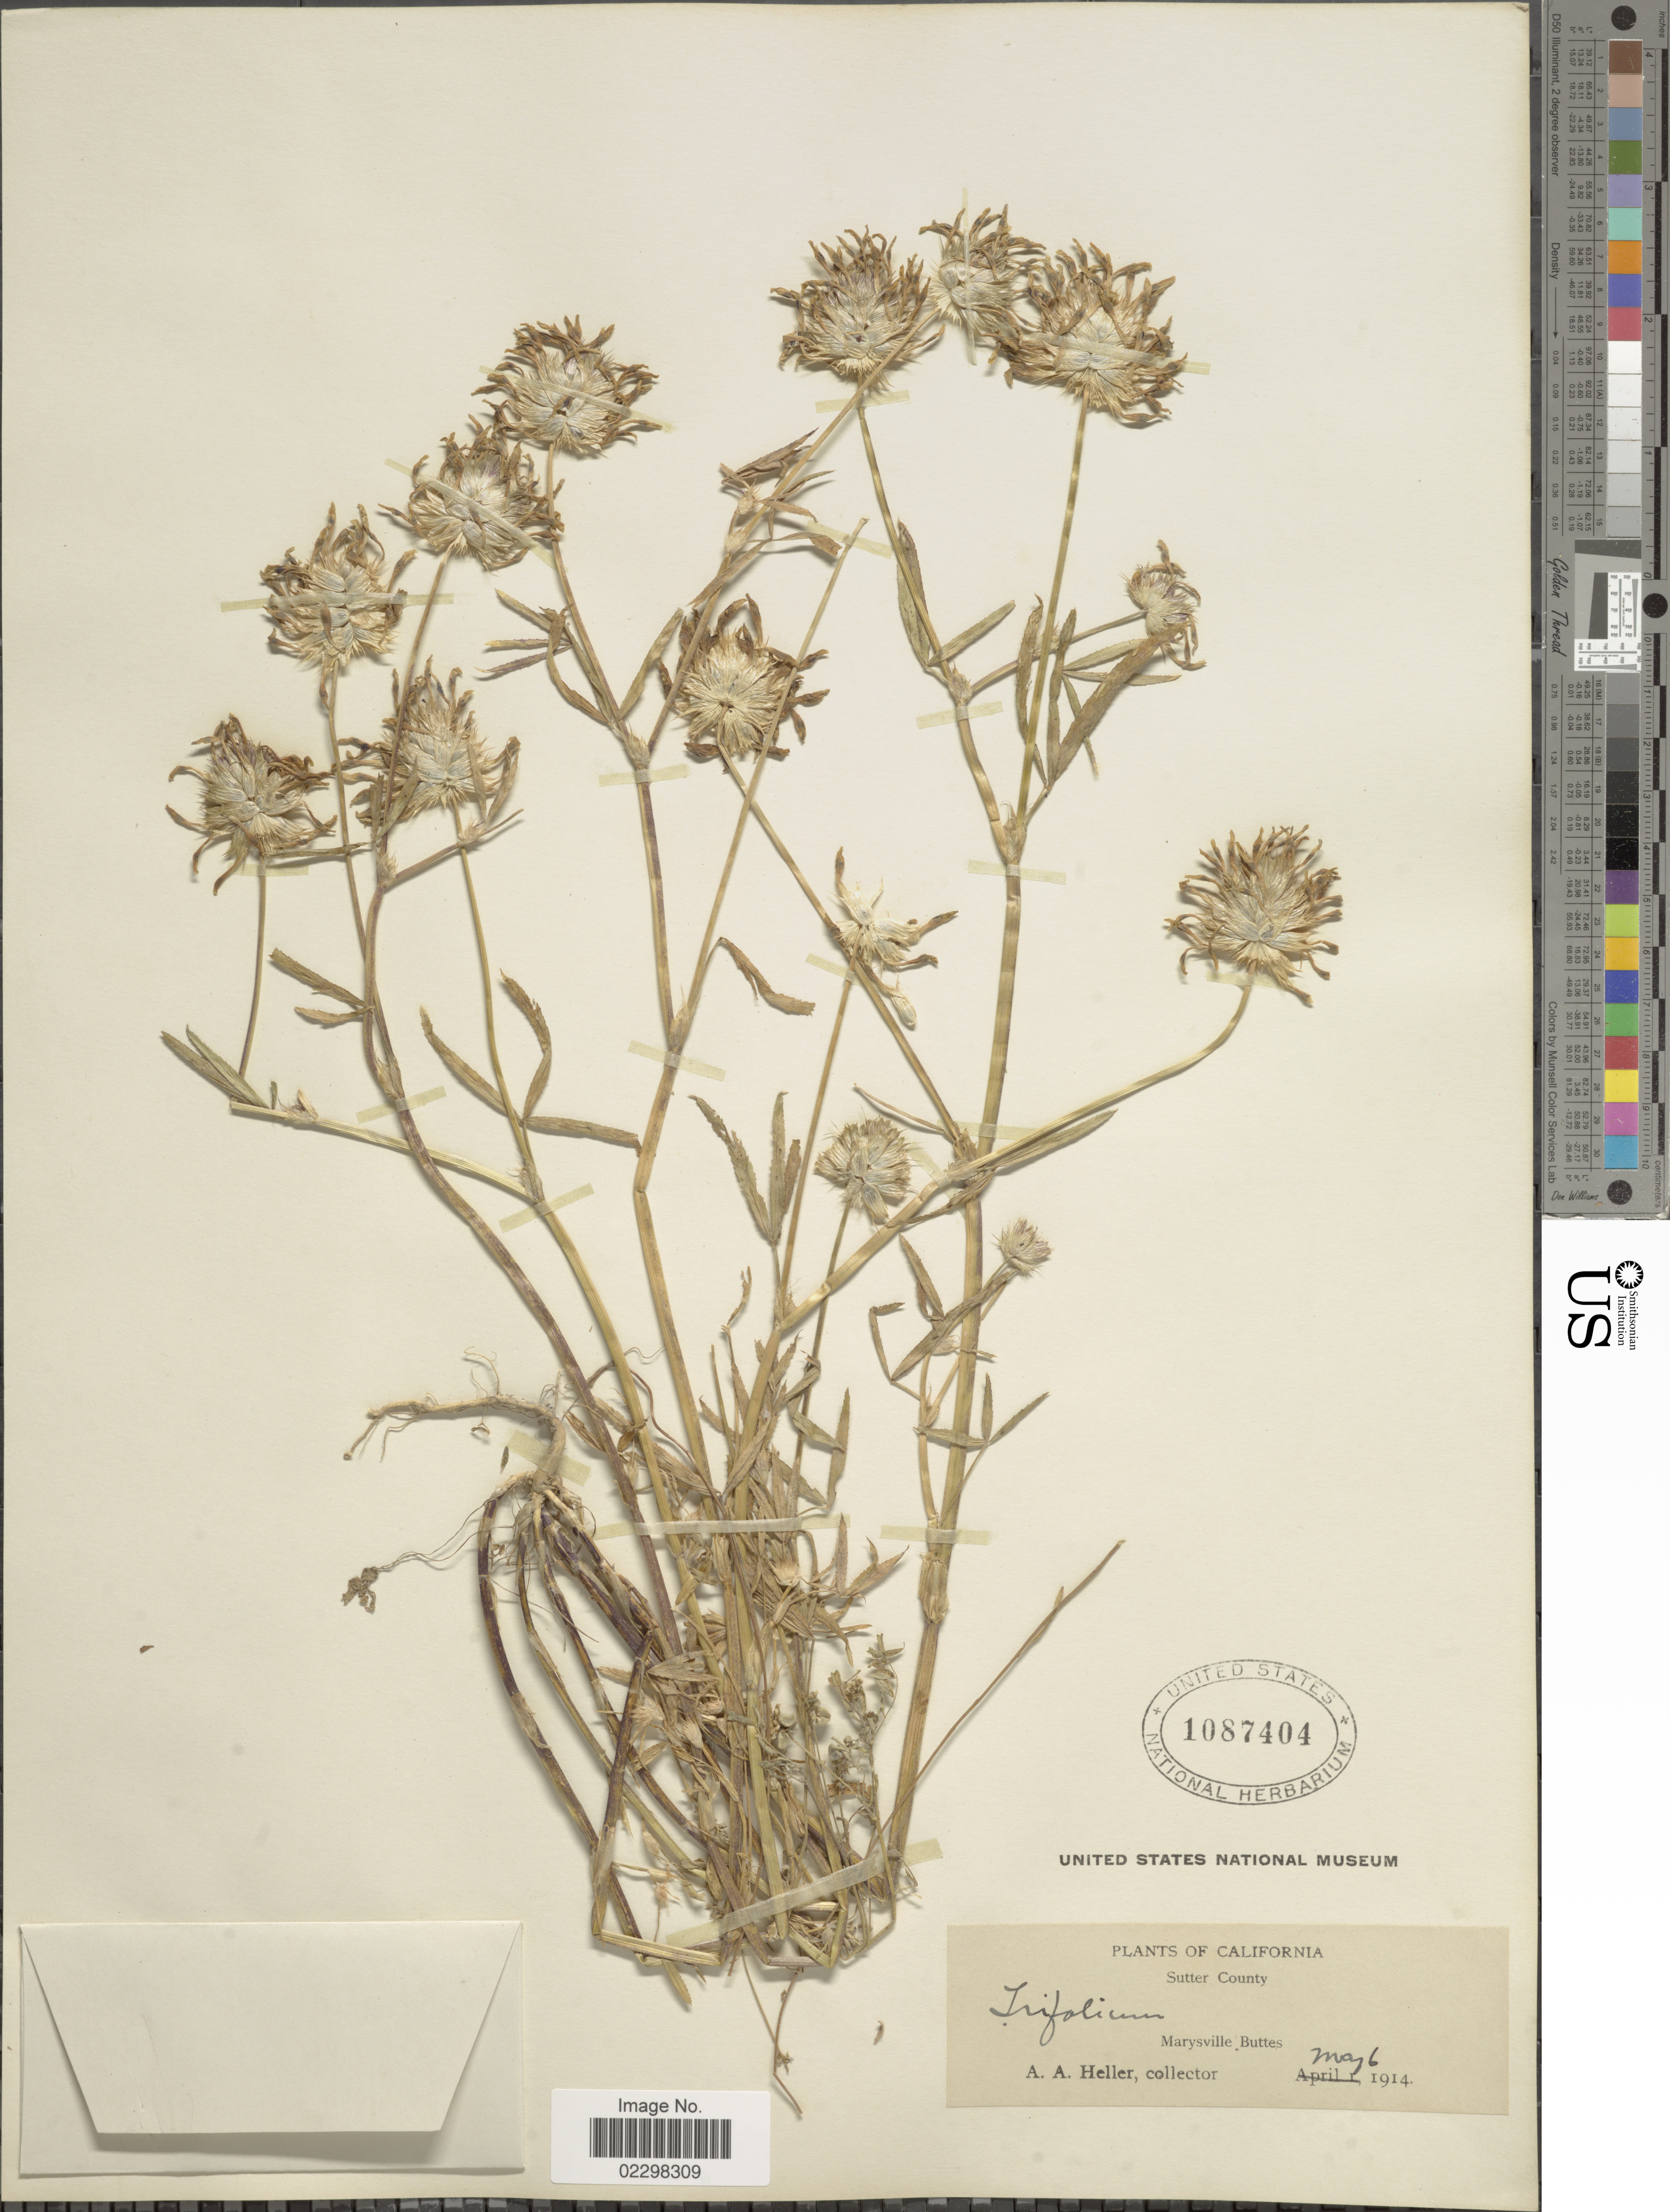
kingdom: Plantae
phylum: Tracheophyta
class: Magnoliopsida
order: Fabales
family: Fabaceae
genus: Trifolium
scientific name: Trifolium tridentatum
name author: Lindl.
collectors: A. A. Heller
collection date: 1914-05-06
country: United States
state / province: California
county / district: Sutter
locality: California. Sutter County. Marysville Buttes.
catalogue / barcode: US 1087404